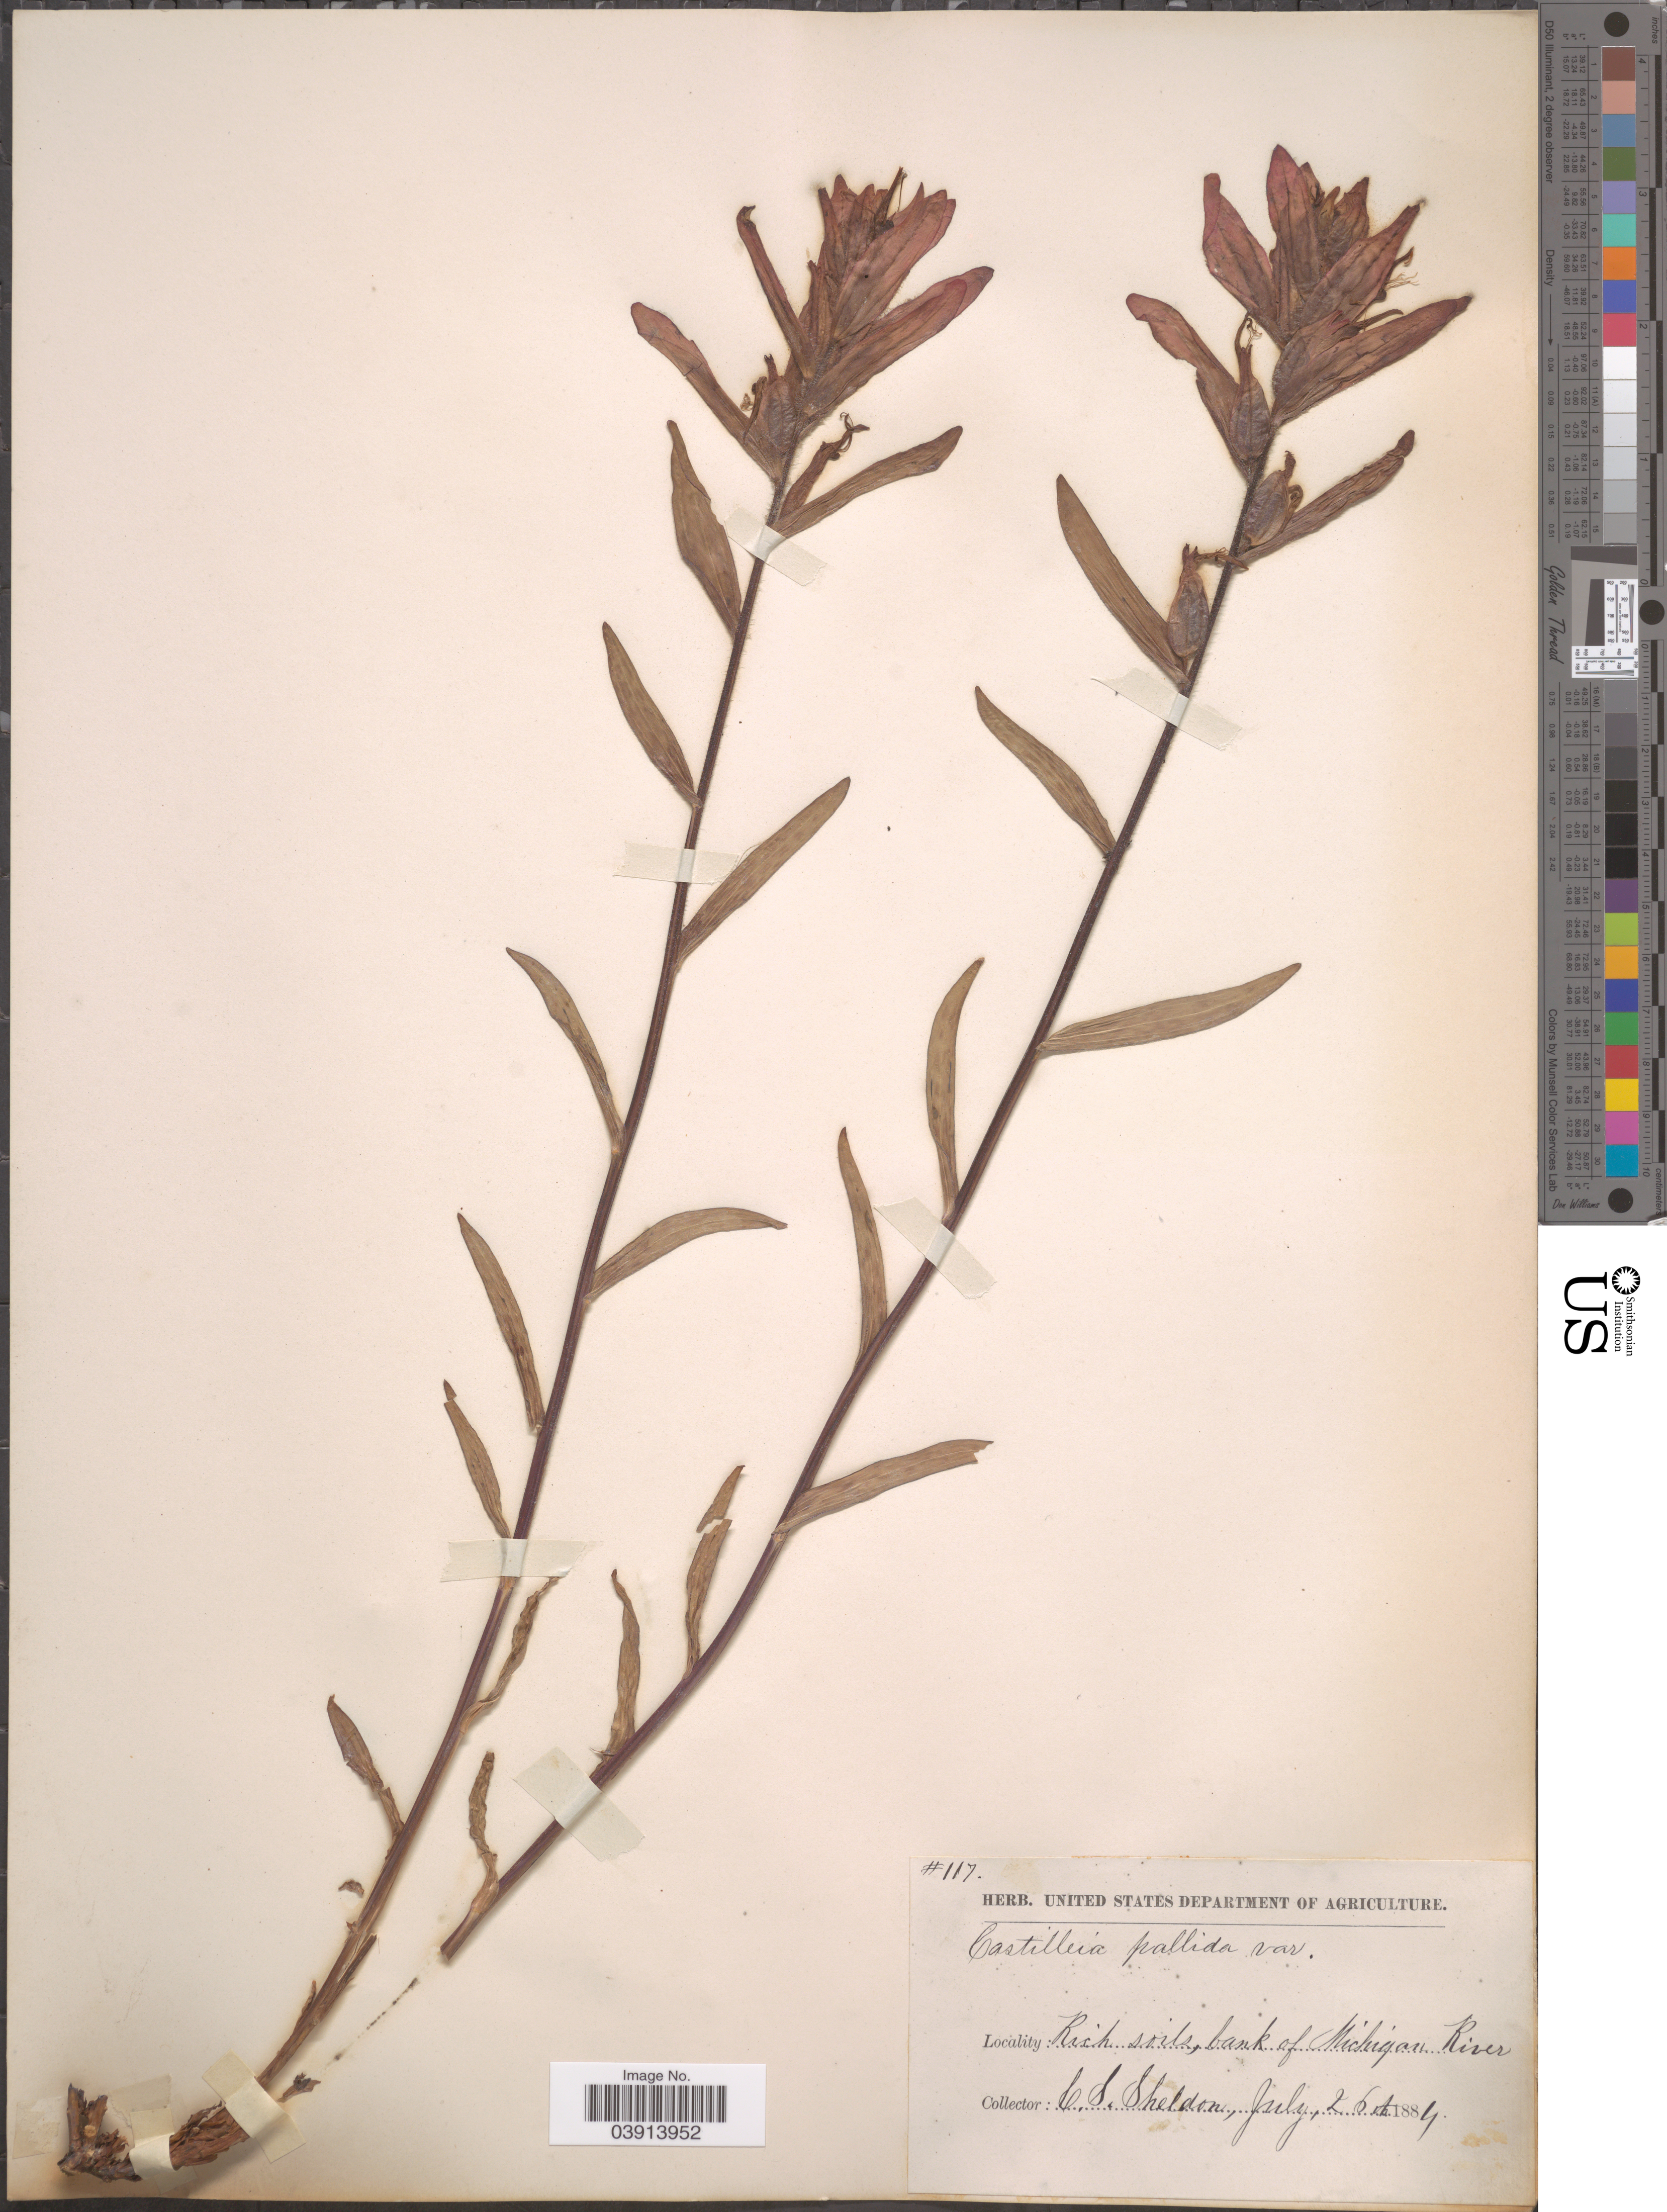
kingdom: Plantae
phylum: Tracheophyta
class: Magnoliopsida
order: Lamiales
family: Orobanchaceae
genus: Castilleja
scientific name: Castilleja rhexiifolia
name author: Rydb.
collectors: C. S. Sheldon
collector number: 117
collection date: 1884-07-26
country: United States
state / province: Michigan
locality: Bank of Michigan River.